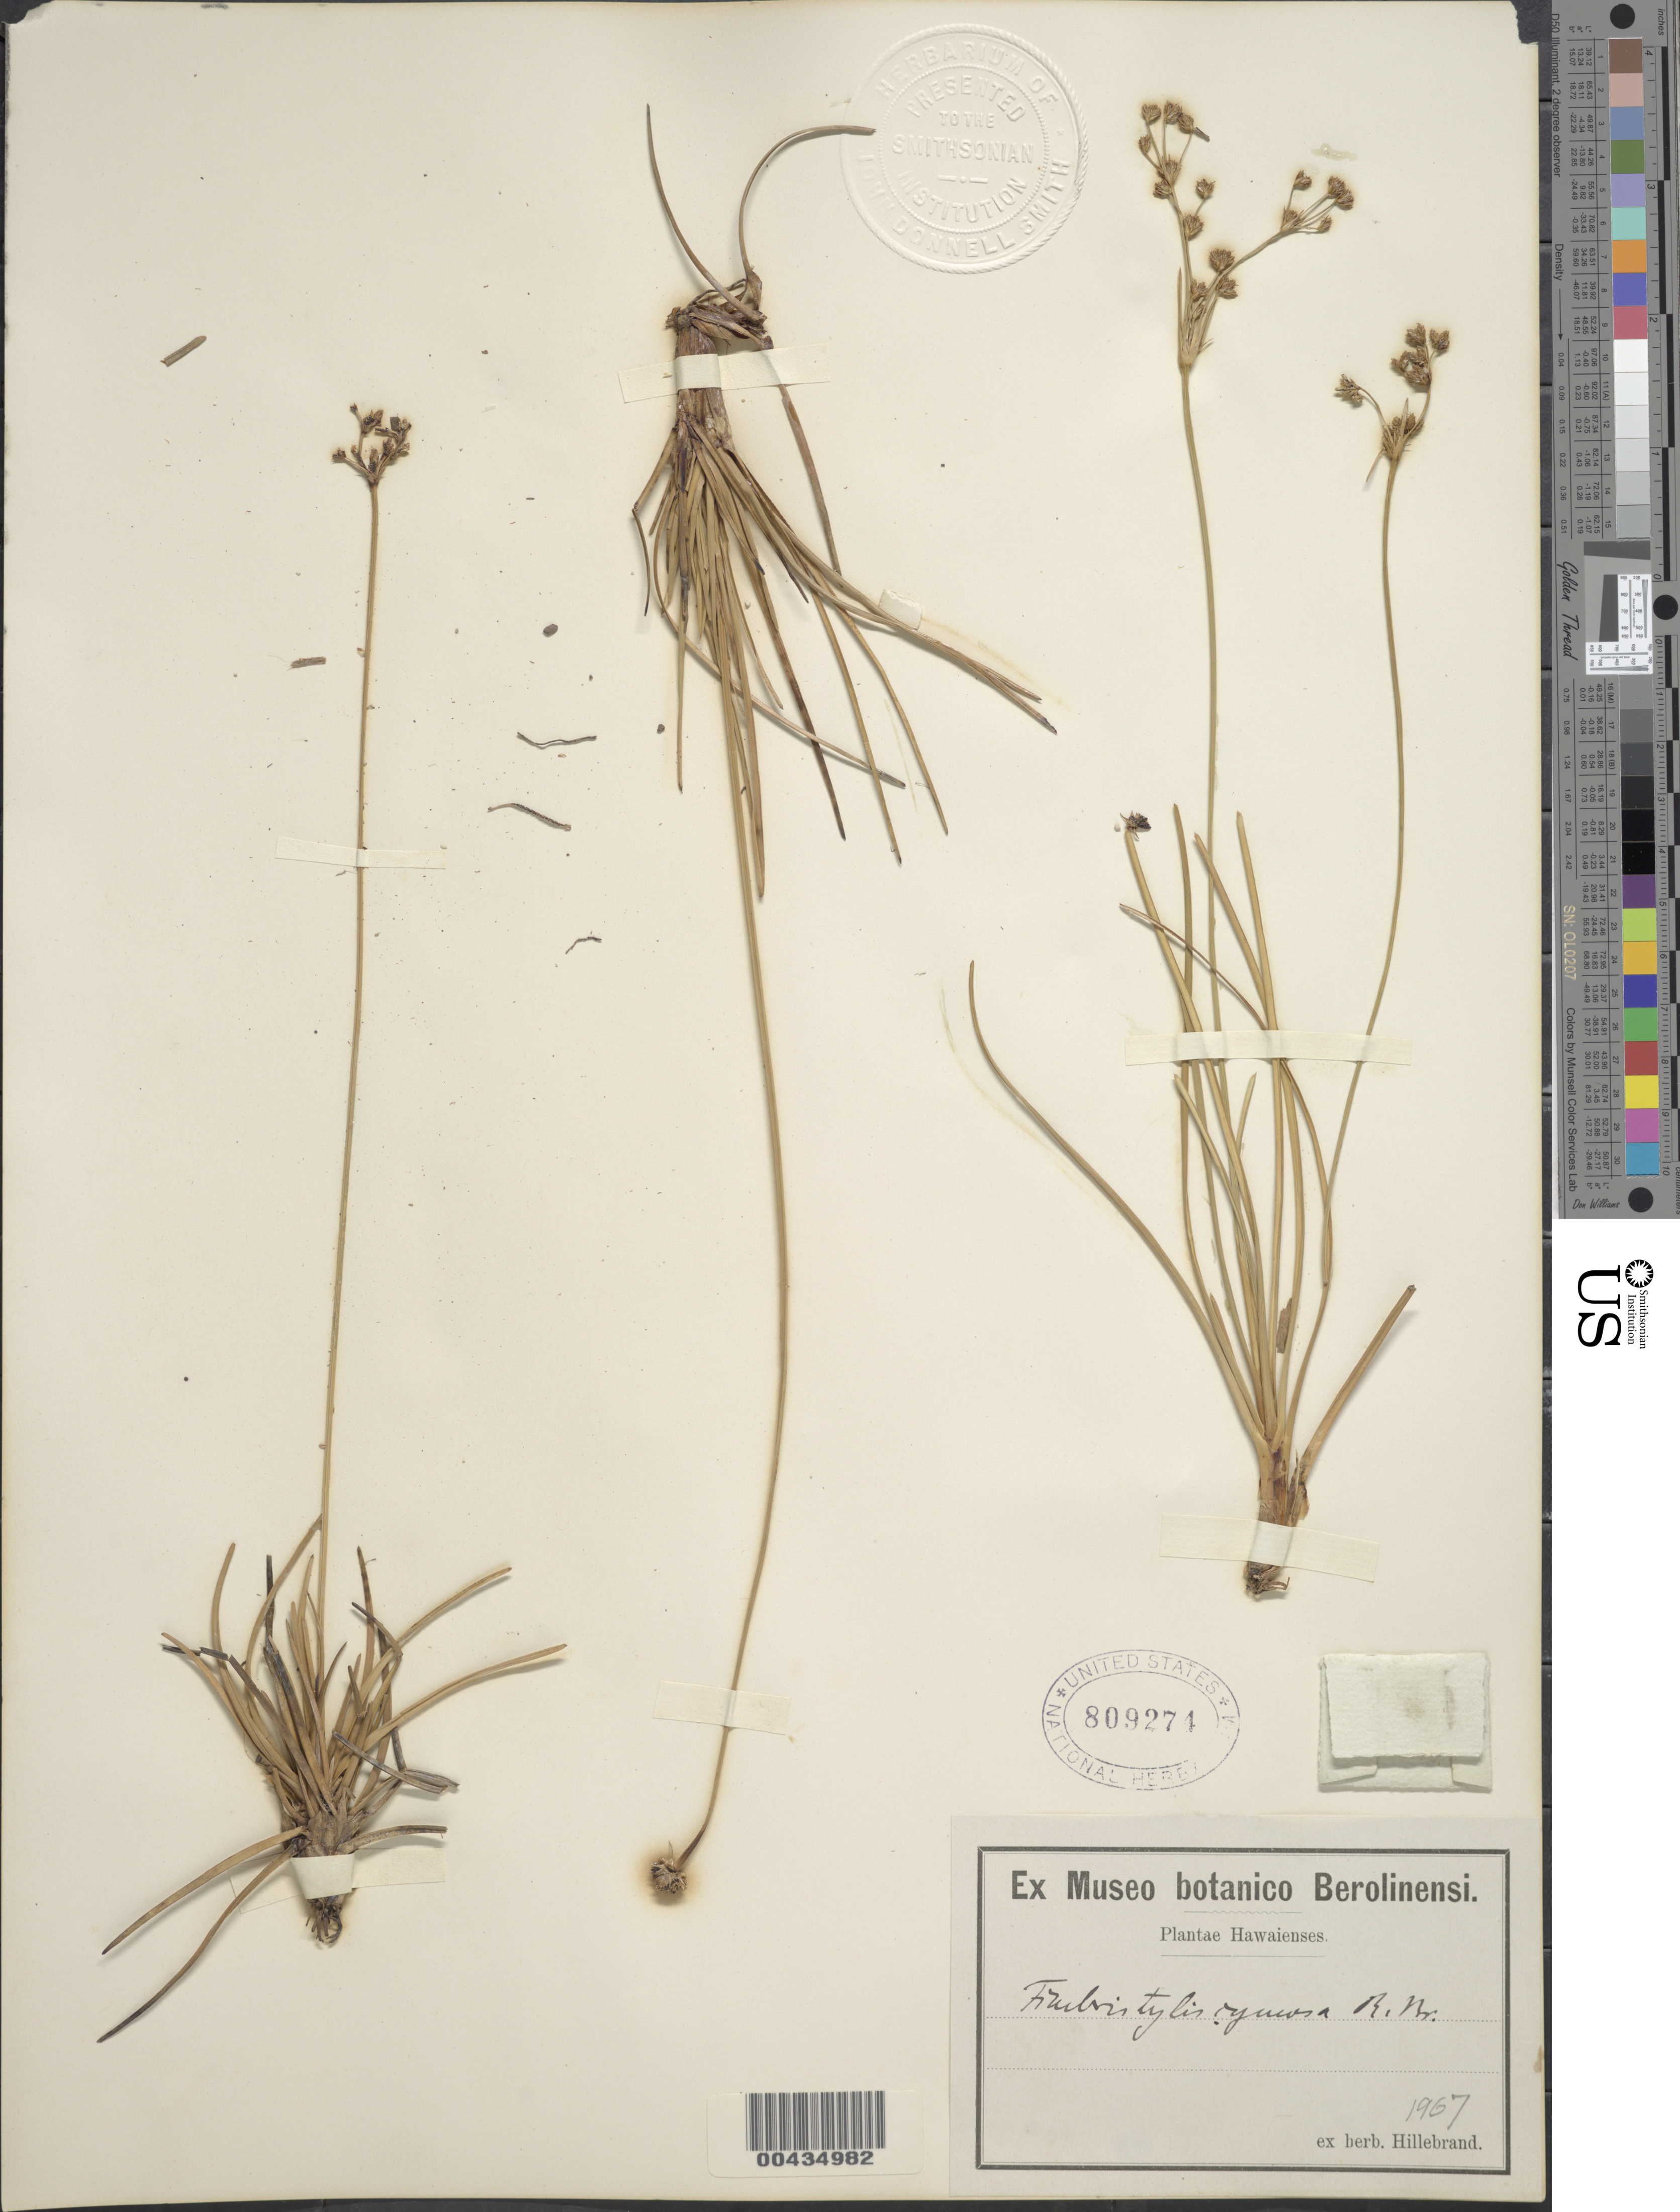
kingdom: Plantae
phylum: Tracheophyta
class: Liliopsida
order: Poales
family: Cyperaceae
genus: Fimbristylis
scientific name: Fimbristylis cymosa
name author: R. Br.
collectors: W. Hillebrand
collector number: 1967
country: United States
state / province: Hawaii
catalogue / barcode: US 809274